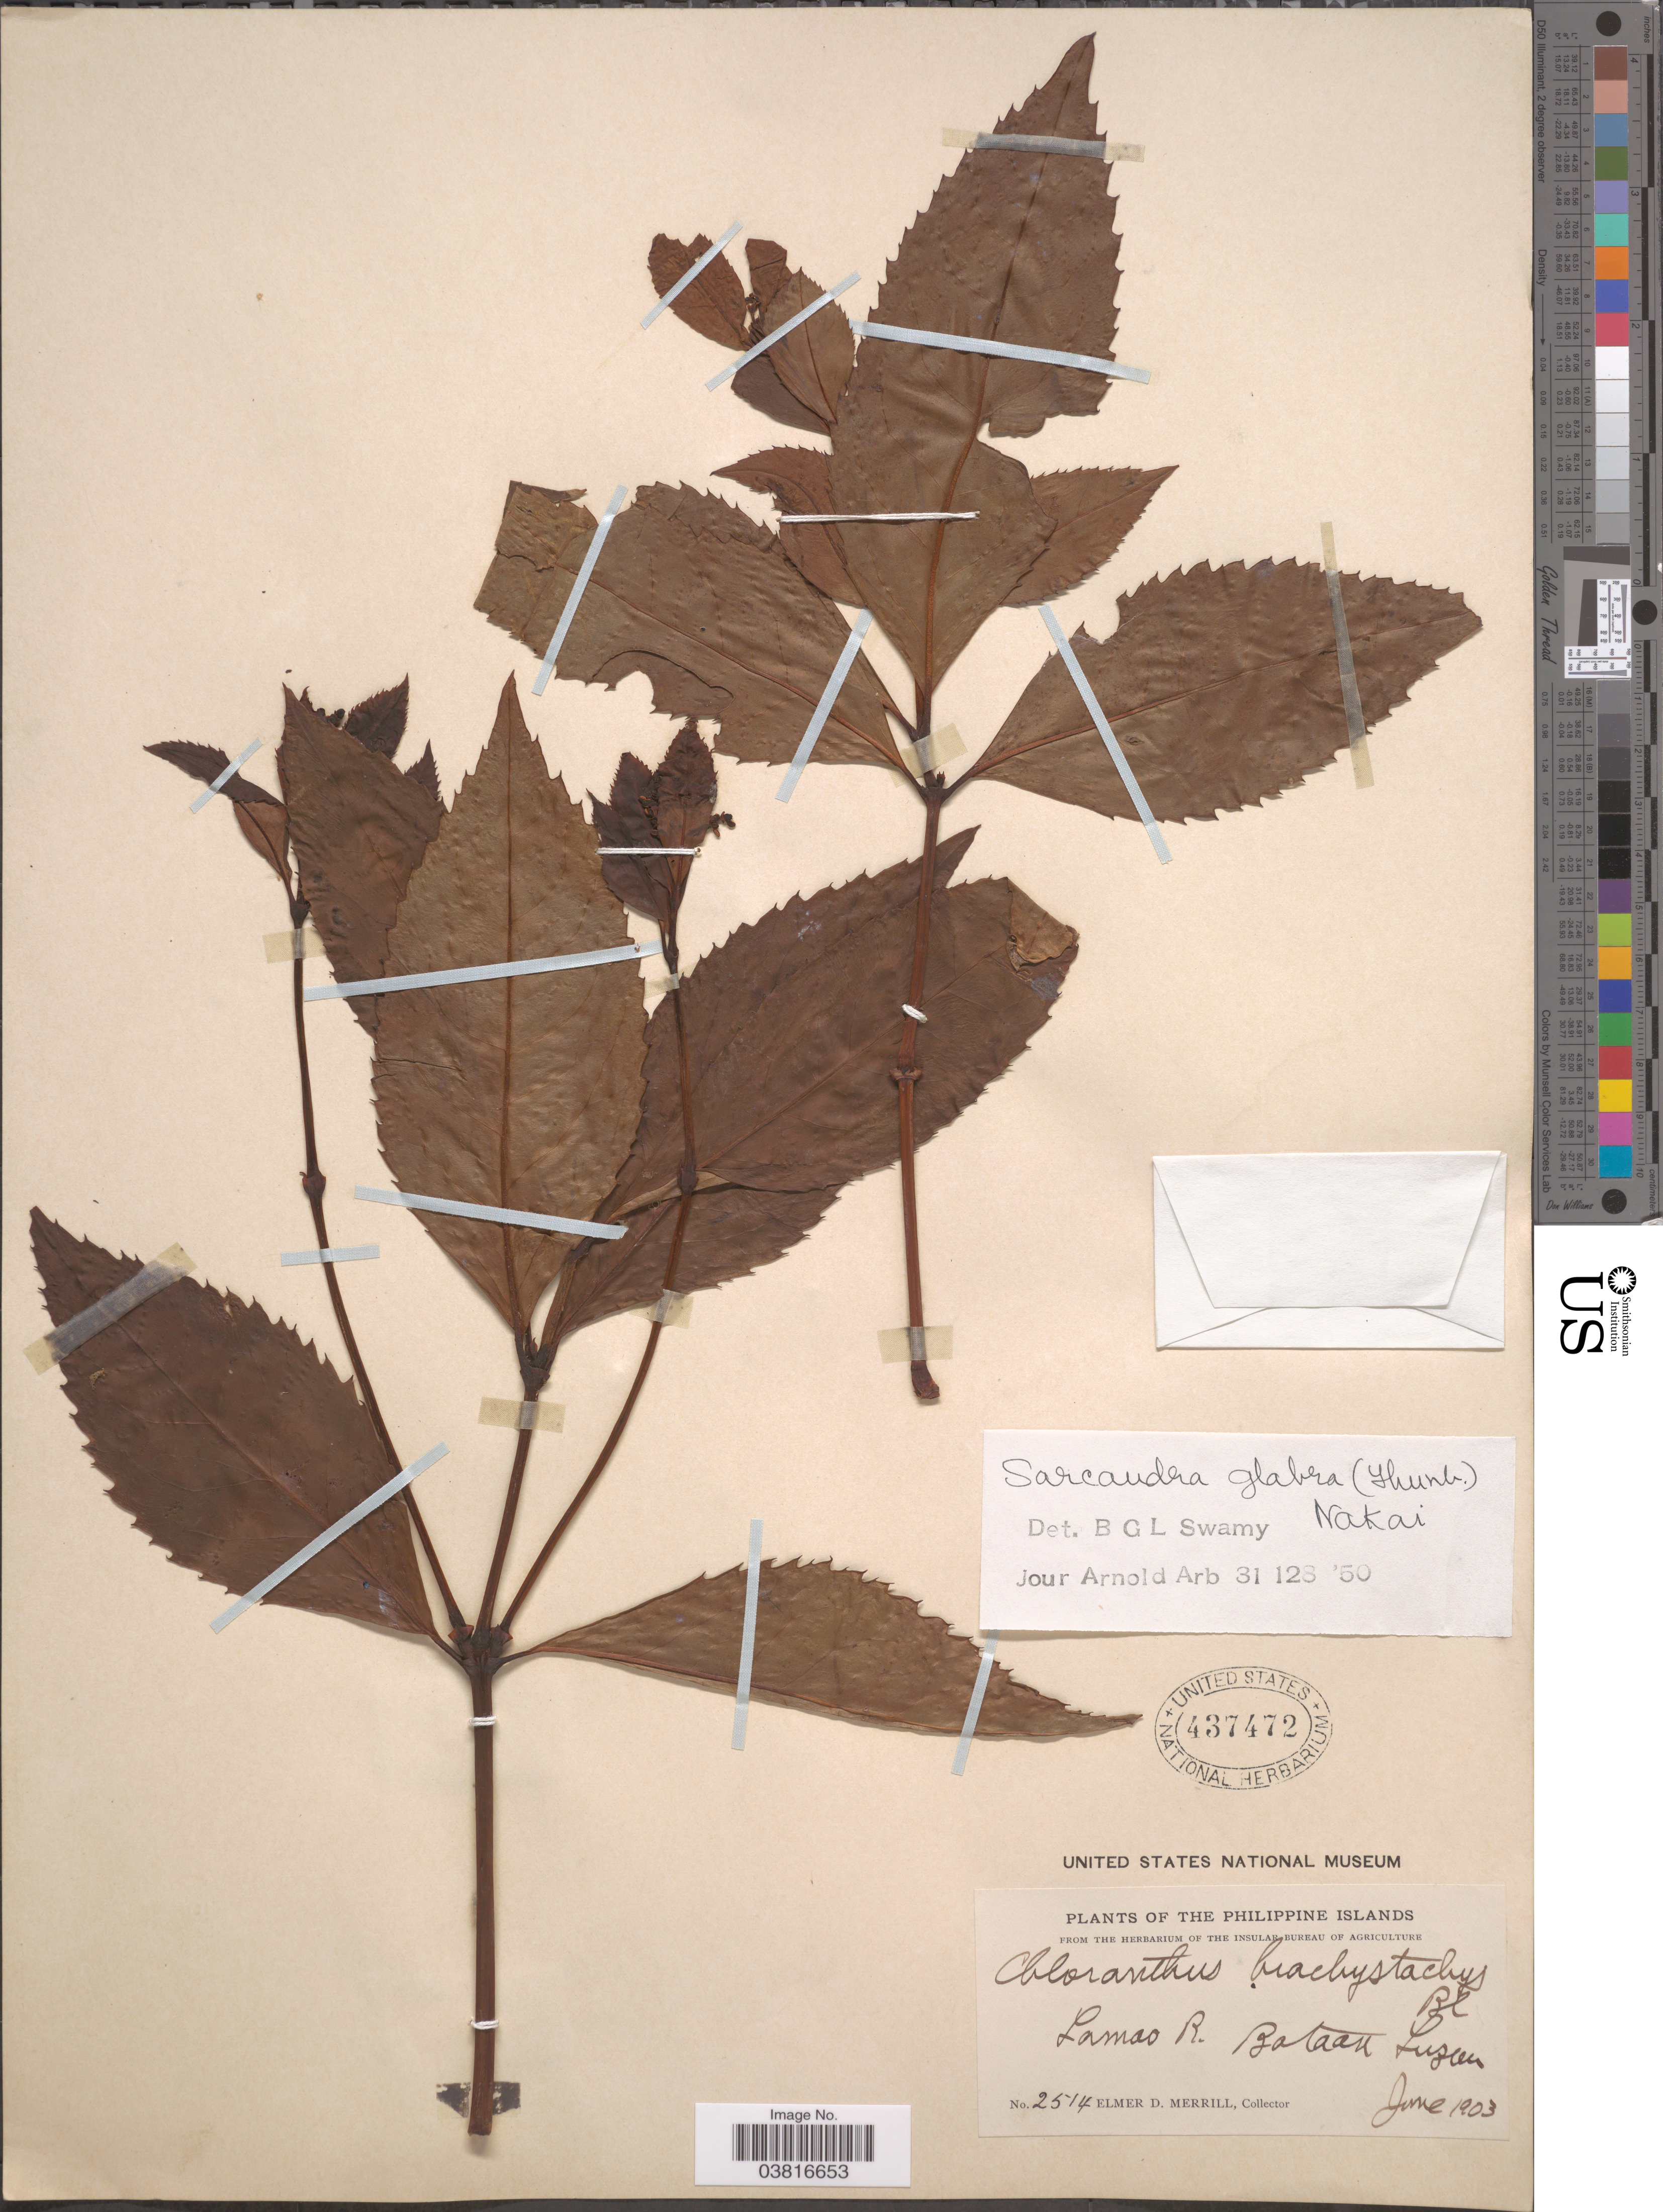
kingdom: Plantae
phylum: Tracheophyta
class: Magnoliopsida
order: Chloranthales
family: Chloranthaceae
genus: Sarcandra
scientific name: Sarcandra glabra subsp. brachystachys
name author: (Blume) Verdc.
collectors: E. D. Merrill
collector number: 2514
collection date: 1903-06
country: Philippines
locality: Lamao R. Bataan Luzon.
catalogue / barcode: US 437472